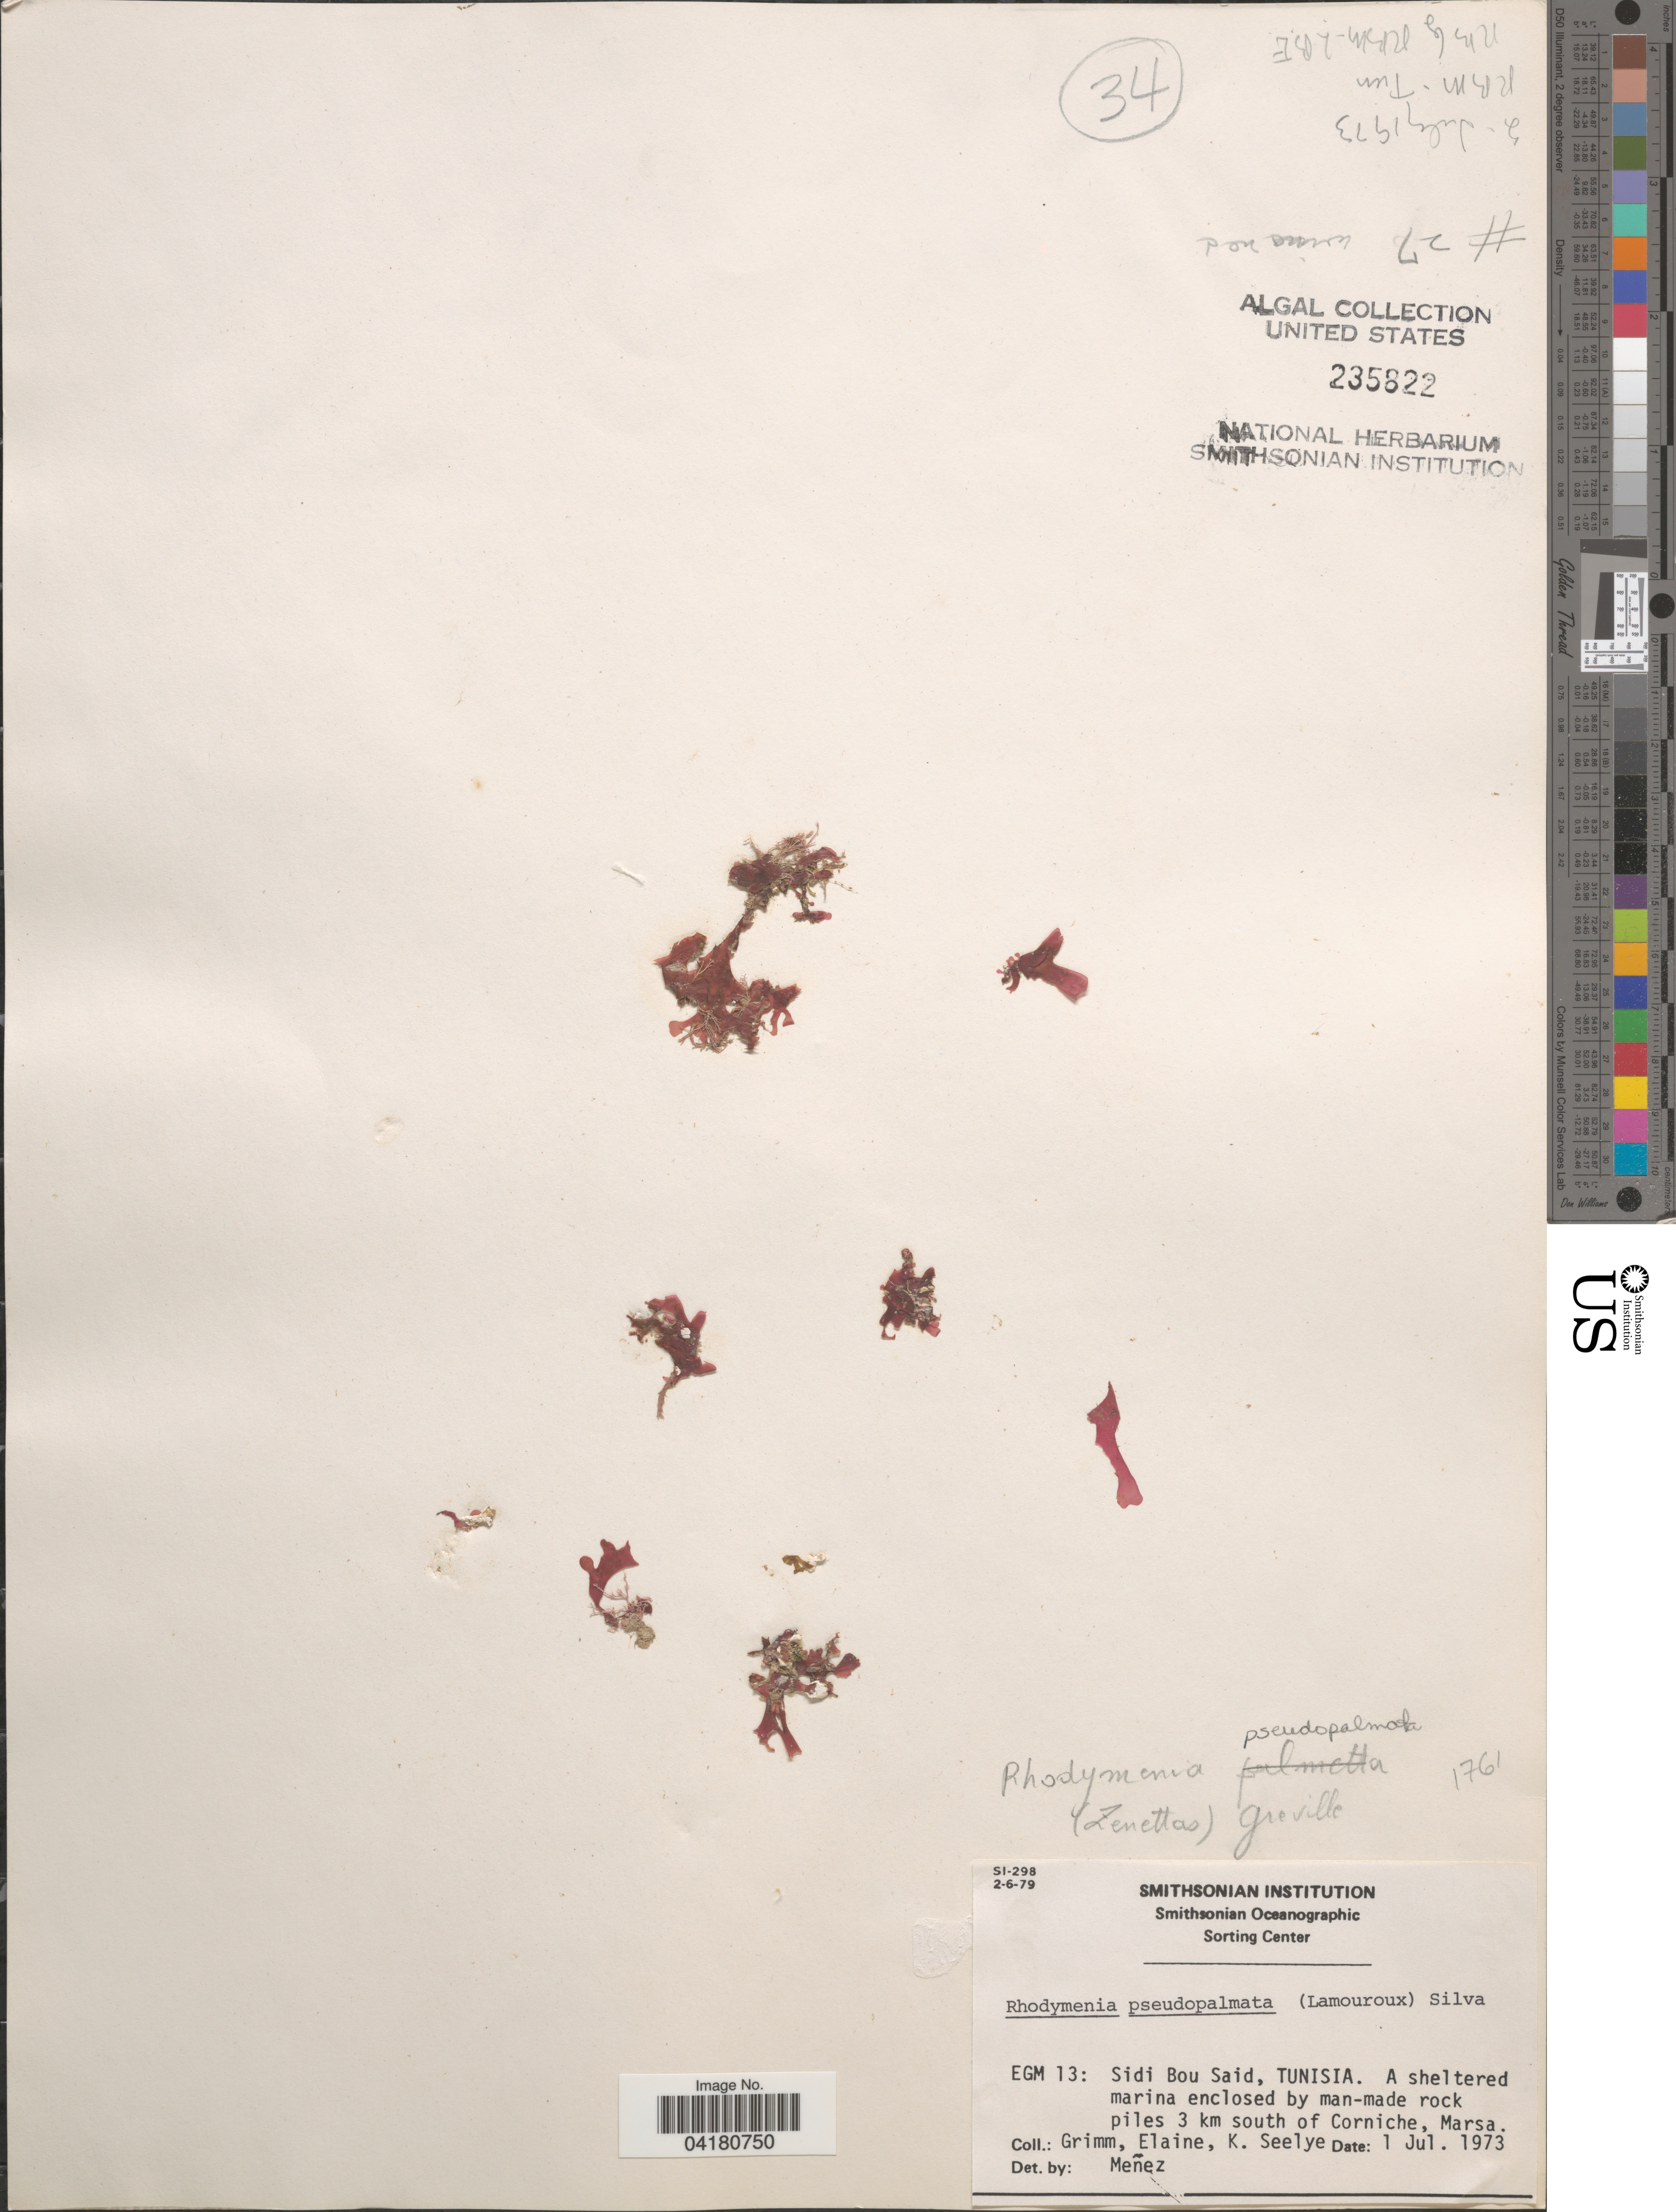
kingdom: Plantae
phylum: Rhodophyta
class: Florideophyceae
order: Rhodymeniales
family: Rhodymeniaceae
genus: Rhodymenia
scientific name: Rhodymenia pseudopalmata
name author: (J.V.Lamouroux) P.C. Silva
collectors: Grimm, Elaine, K. Seelye & Menez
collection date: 1973-07-01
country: Tunisia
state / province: Sidi Bouzid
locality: EGM 13: Sidi Bou Said. A sheltered marina enclosed by man-made rock piles 3 km south of Corniche, Marsa.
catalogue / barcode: US 235822